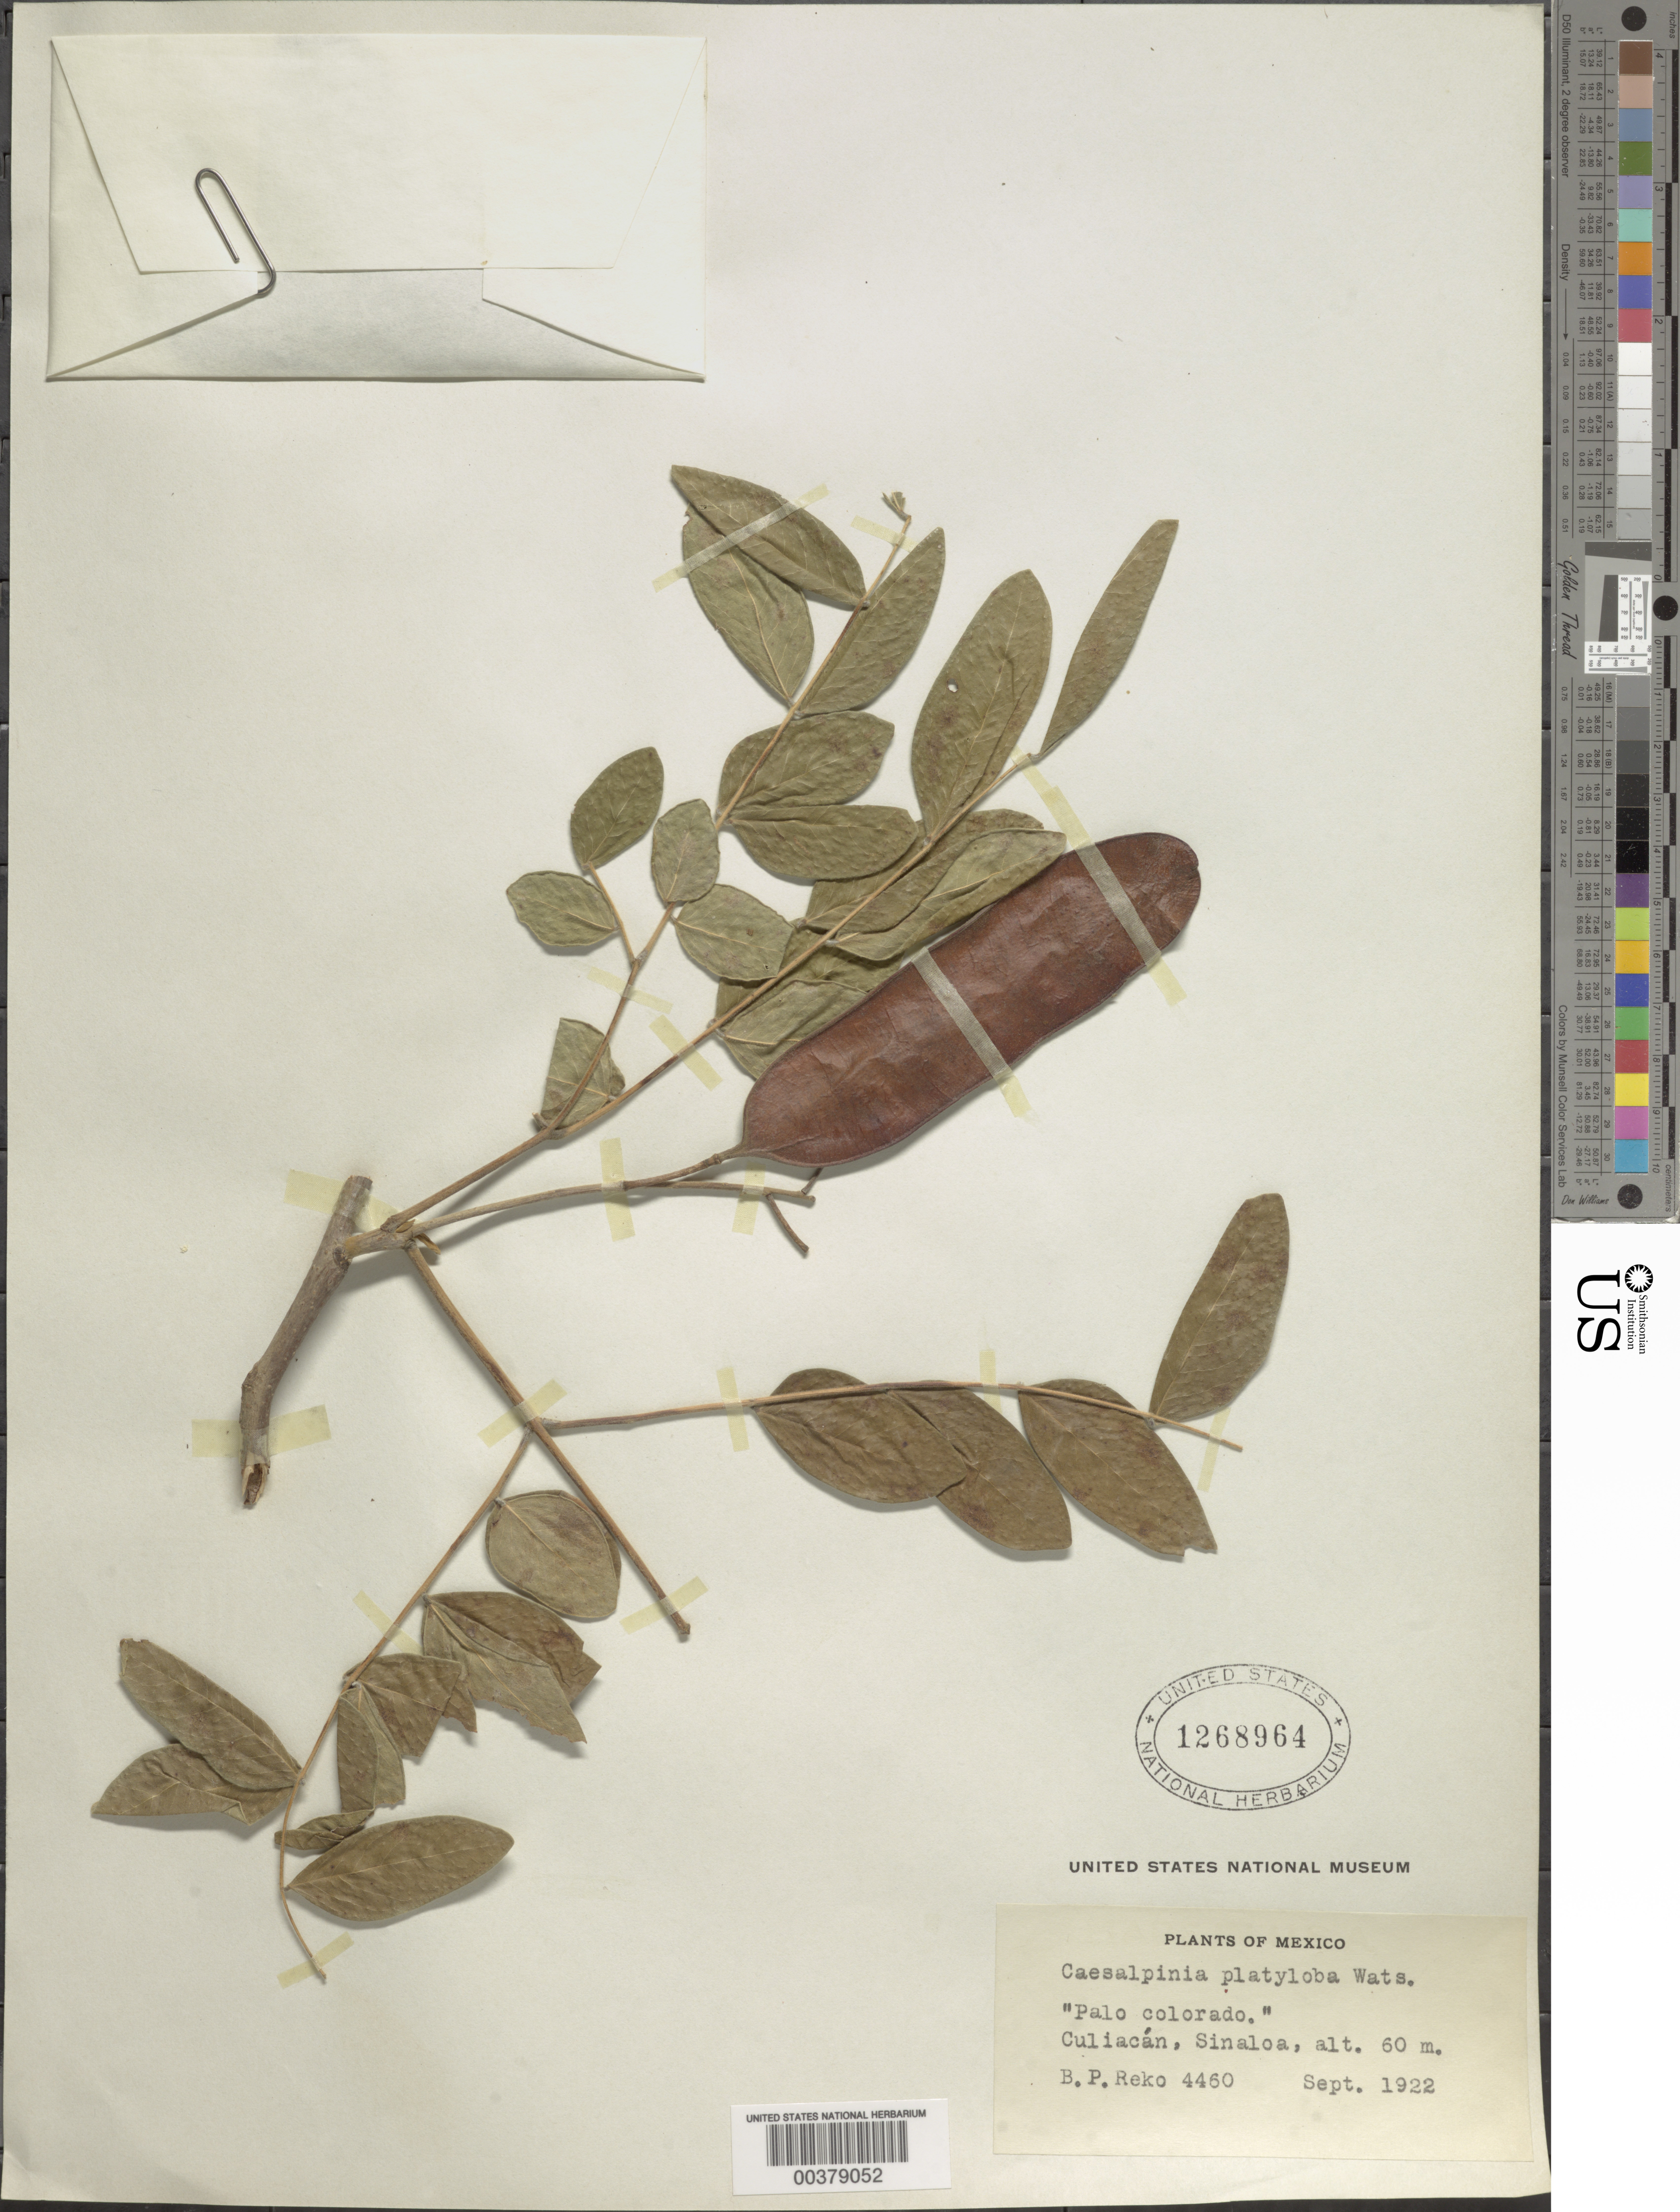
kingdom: Plantae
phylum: Tracheophyta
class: Magnoliopsida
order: Fabales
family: Fabaceae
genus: Coulteria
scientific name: Coulteria platyloba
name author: (S. Watson) N. Zamora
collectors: B. P. Reko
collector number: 4460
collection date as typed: Sep 1922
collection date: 1922-09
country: Mexico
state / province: Sinaloa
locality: Culiacan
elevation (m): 60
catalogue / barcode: US 1268964